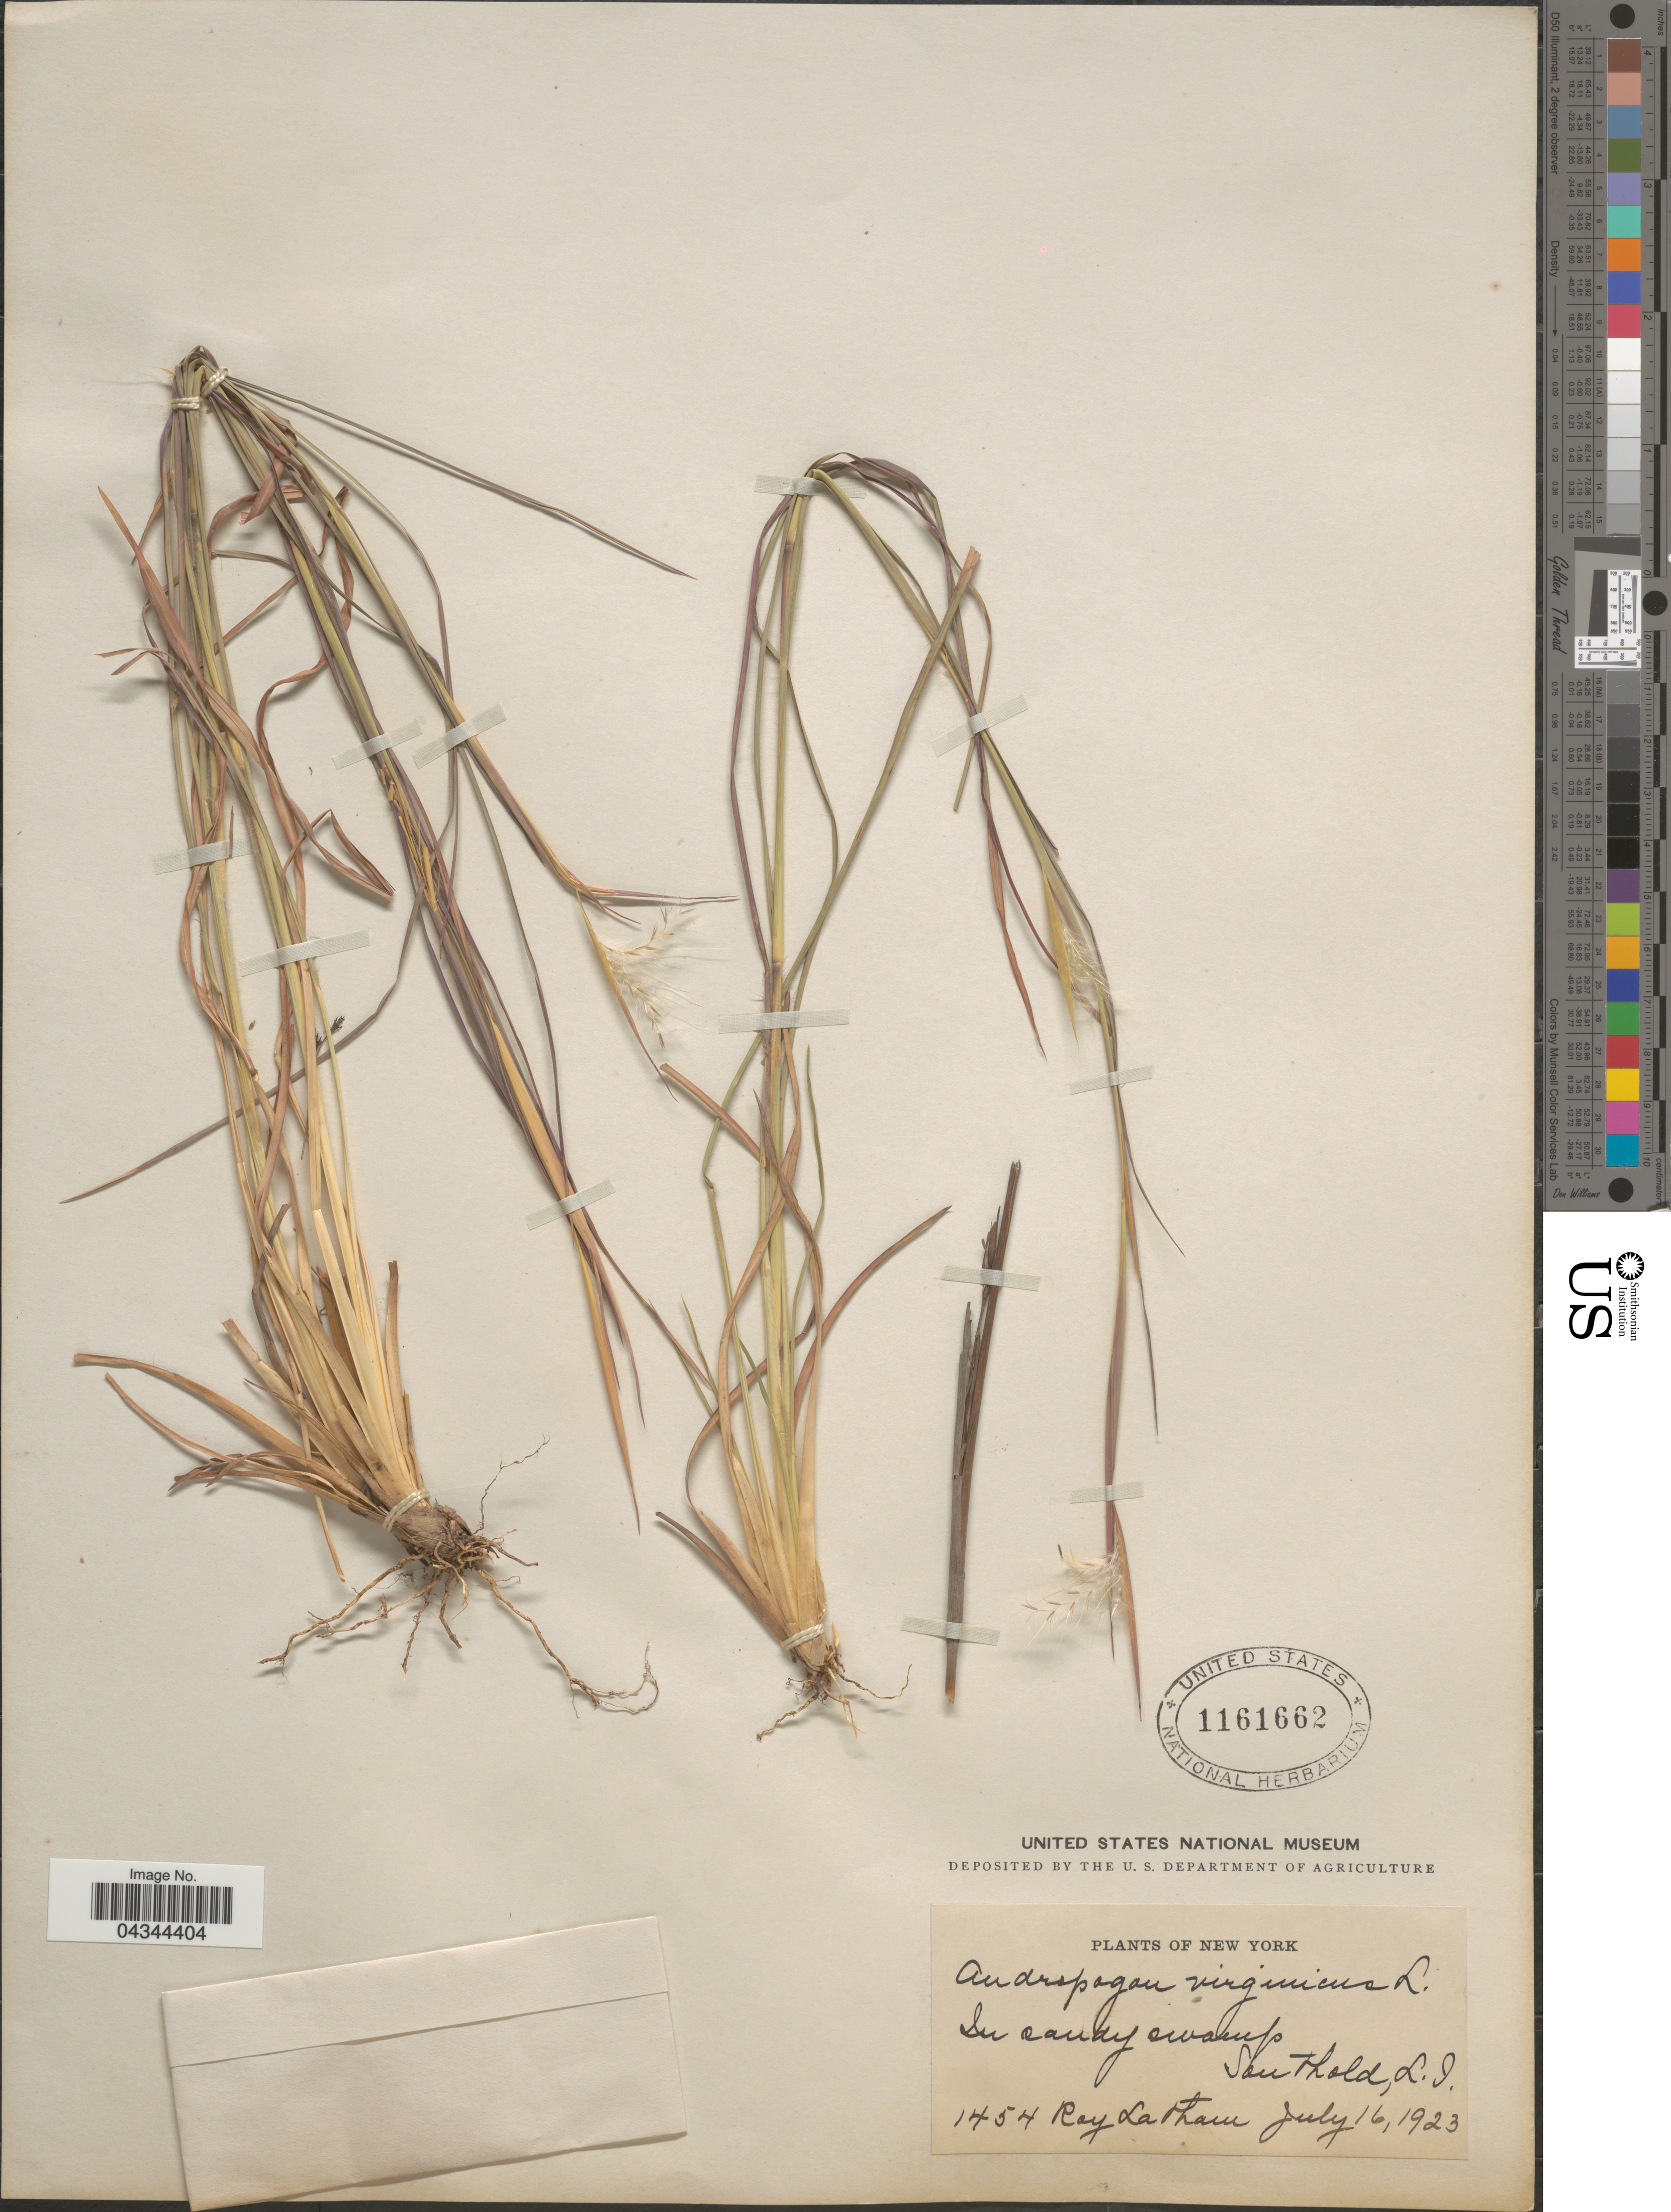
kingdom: Plantae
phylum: Tracheophyta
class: Liliopsida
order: Poales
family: Poaceae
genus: Andropogon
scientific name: Andropogon virginicus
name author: L.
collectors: R. Latham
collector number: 1454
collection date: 1923-07-16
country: United States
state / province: New York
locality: San Thold, L.I.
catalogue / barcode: US 1161662